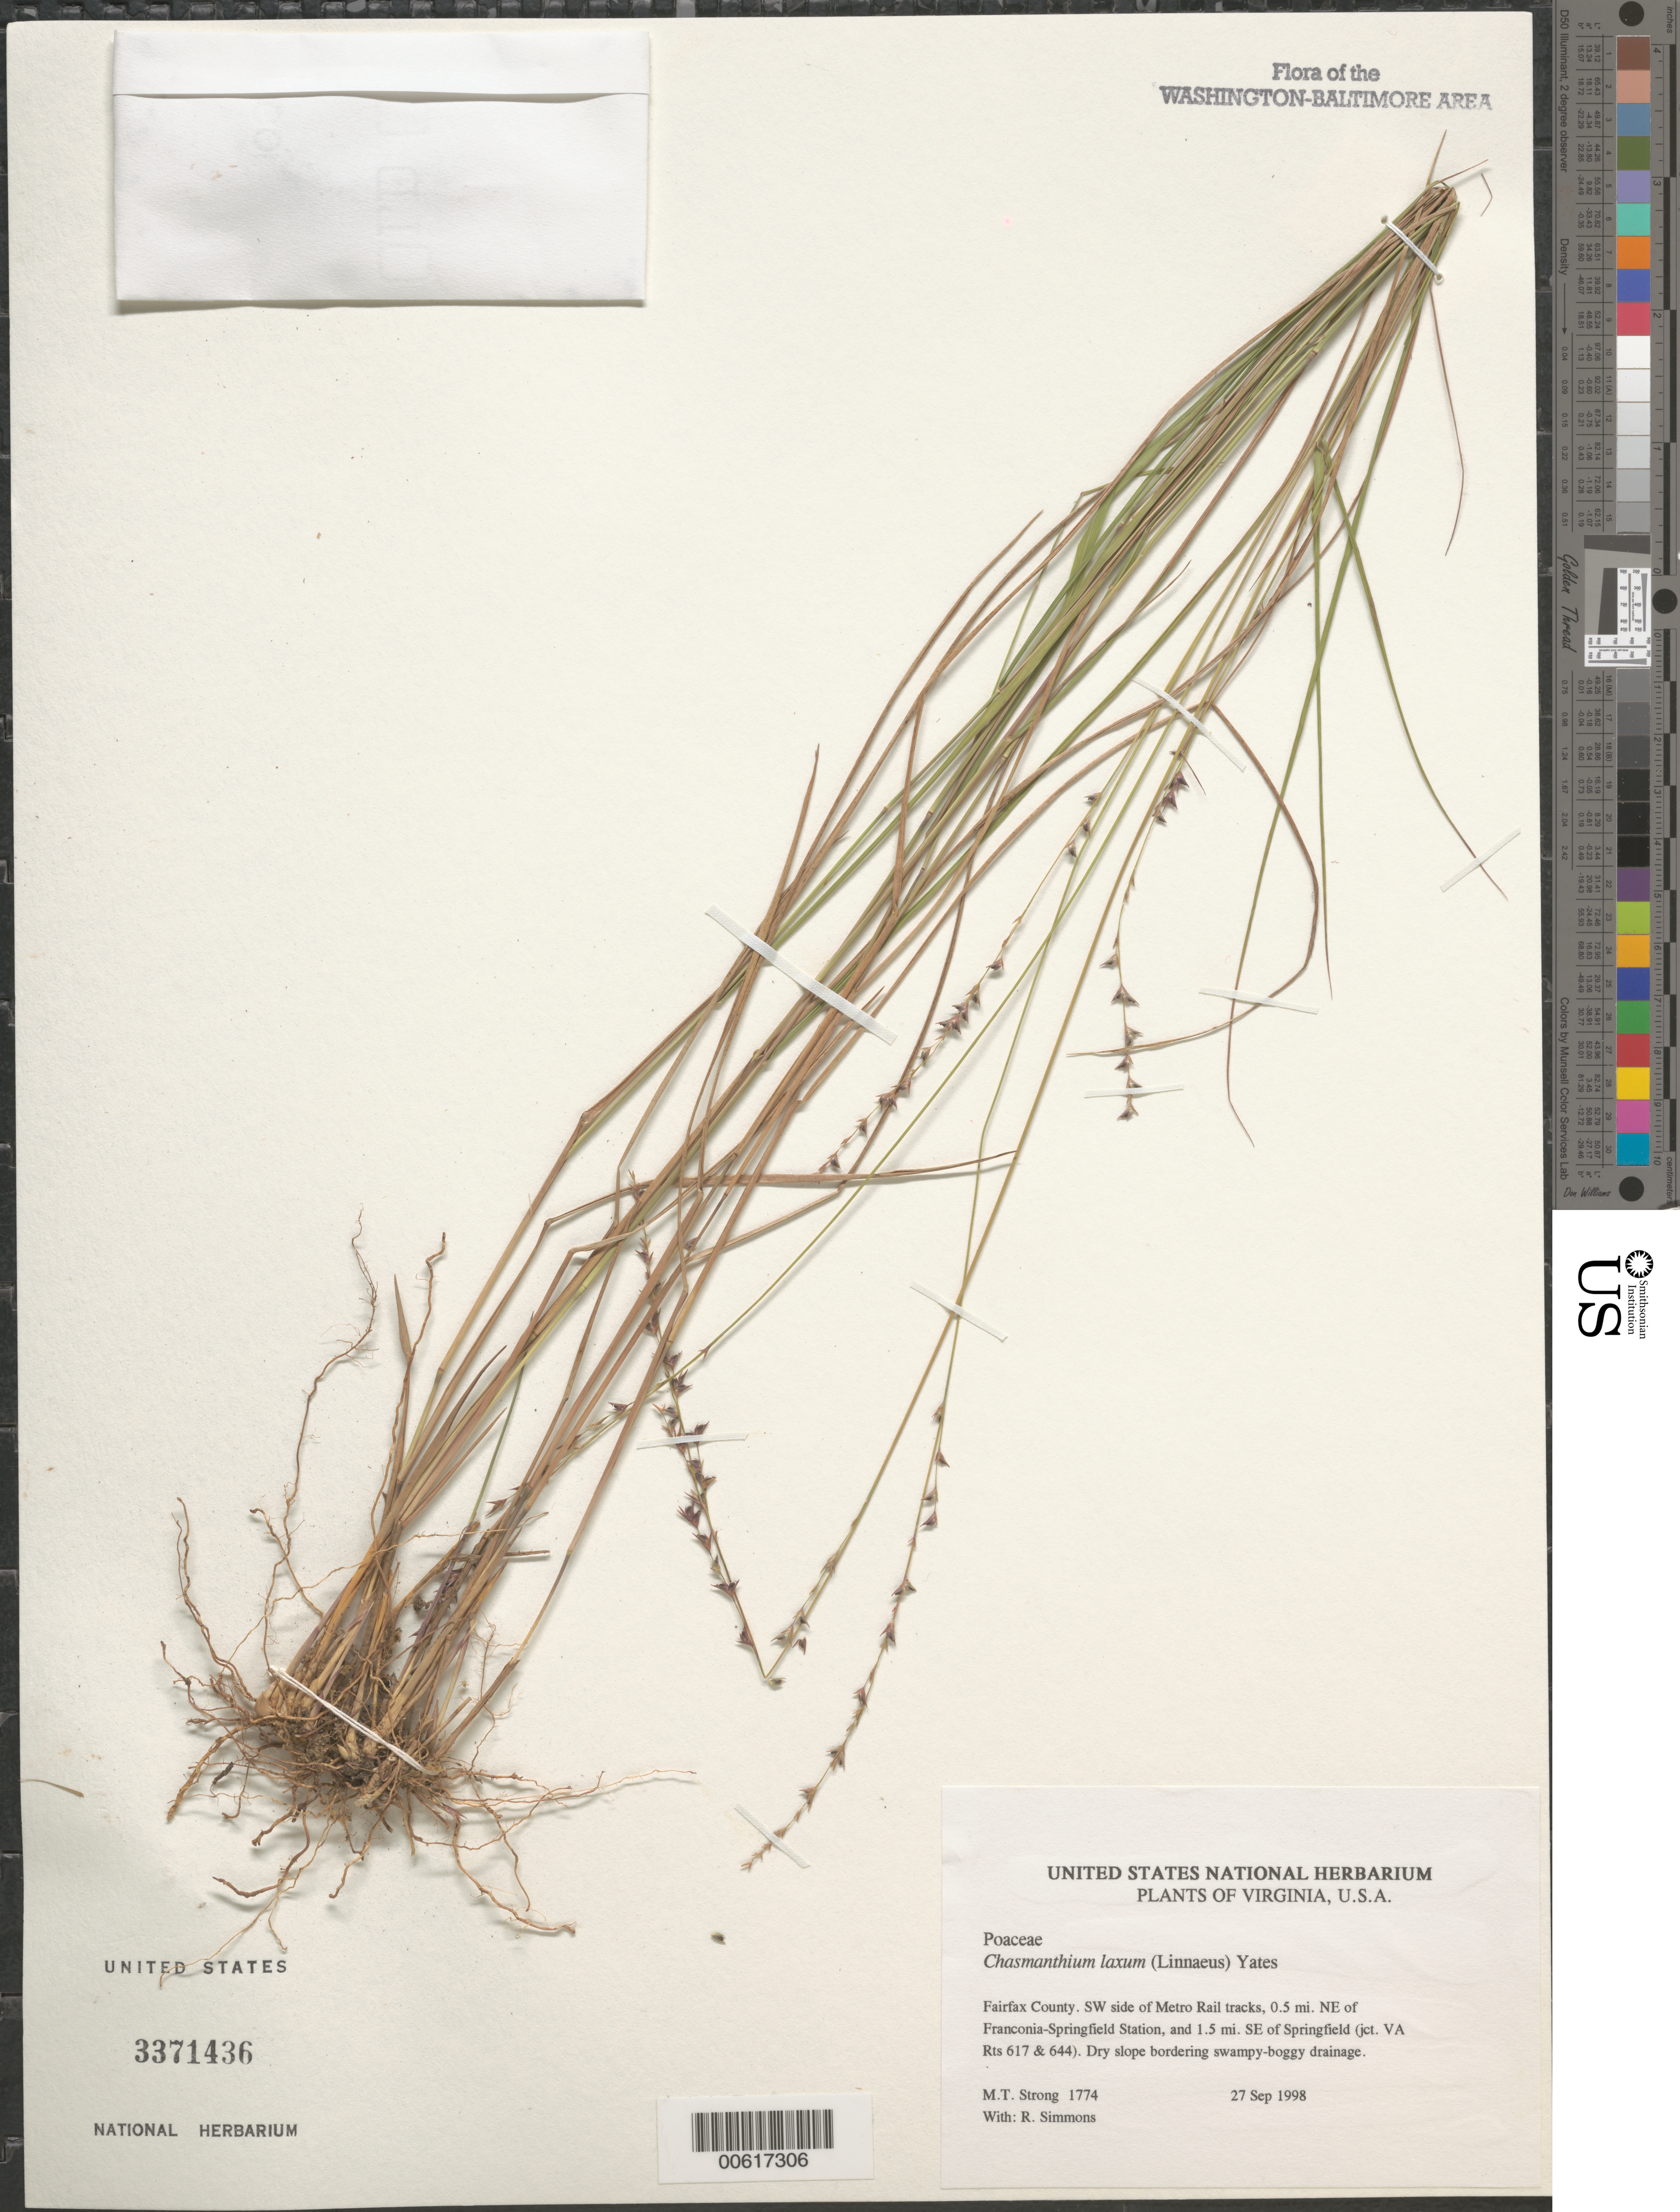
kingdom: Plantae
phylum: Tracheophyta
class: Liliopsida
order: Poales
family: Poaceae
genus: Chasmanthium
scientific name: Chasmanthium laxum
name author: (L.) H.O. Yates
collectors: M. T. Strong & R. Simmons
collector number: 1774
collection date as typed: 27 Sep 1998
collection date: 1998-09-27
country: United States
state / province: Virginia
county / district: Fairfax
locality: SW side of Metro Rail System, 0.5-0.6 mi. NE of Franconia-Springfield Station, 1.5 mi. SE of Springfield (jct. VA Rts 617 & 644)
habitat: Dry slope bordering swampy-boggy drainage.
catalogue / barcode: US 3371436